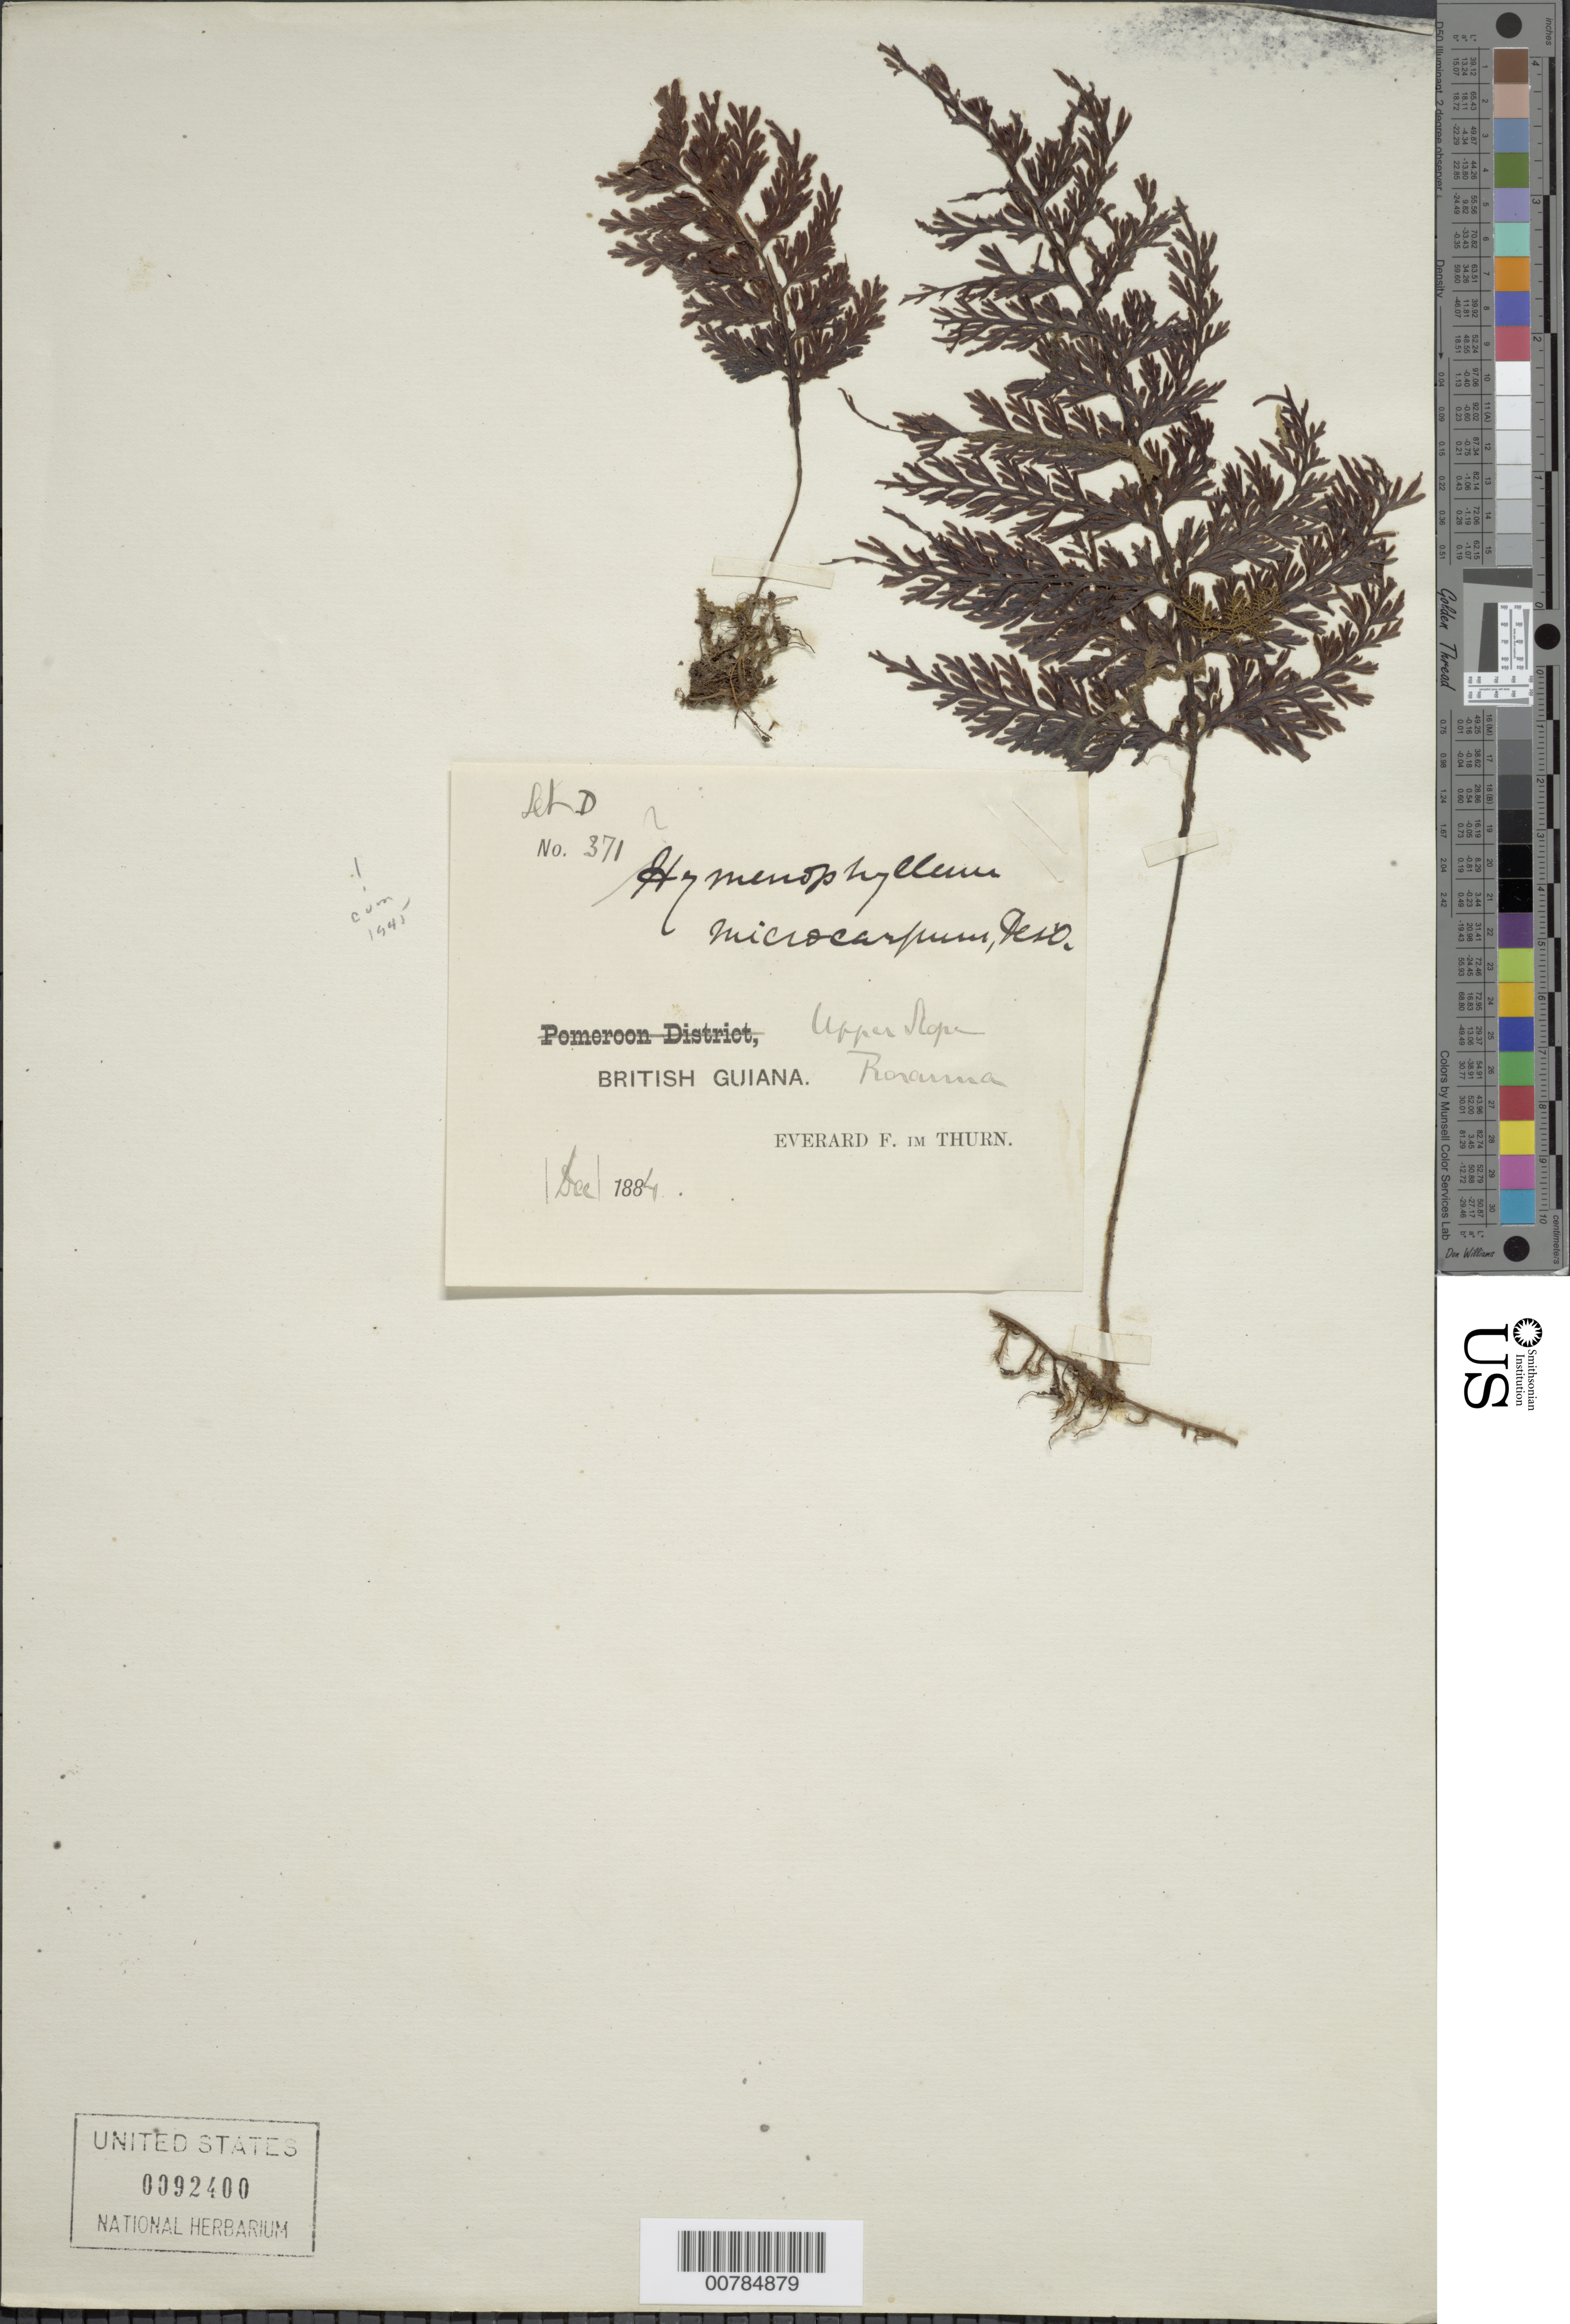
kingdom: Plantae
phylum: Tracheophyta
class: Polypodiopsida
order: Hymenophyllales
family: Hymenophyllaceae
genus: Hymenophyllum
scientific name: Hymenophyllum microcarpum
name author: (Desv.) Lellinger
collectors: E. F. im Thurn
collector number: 371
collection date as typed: December 1884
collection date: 1884-12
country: Guyana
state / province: Cuyuni-Mazaruni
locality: Mt. Roraima, upper slope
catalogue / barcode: US 92400